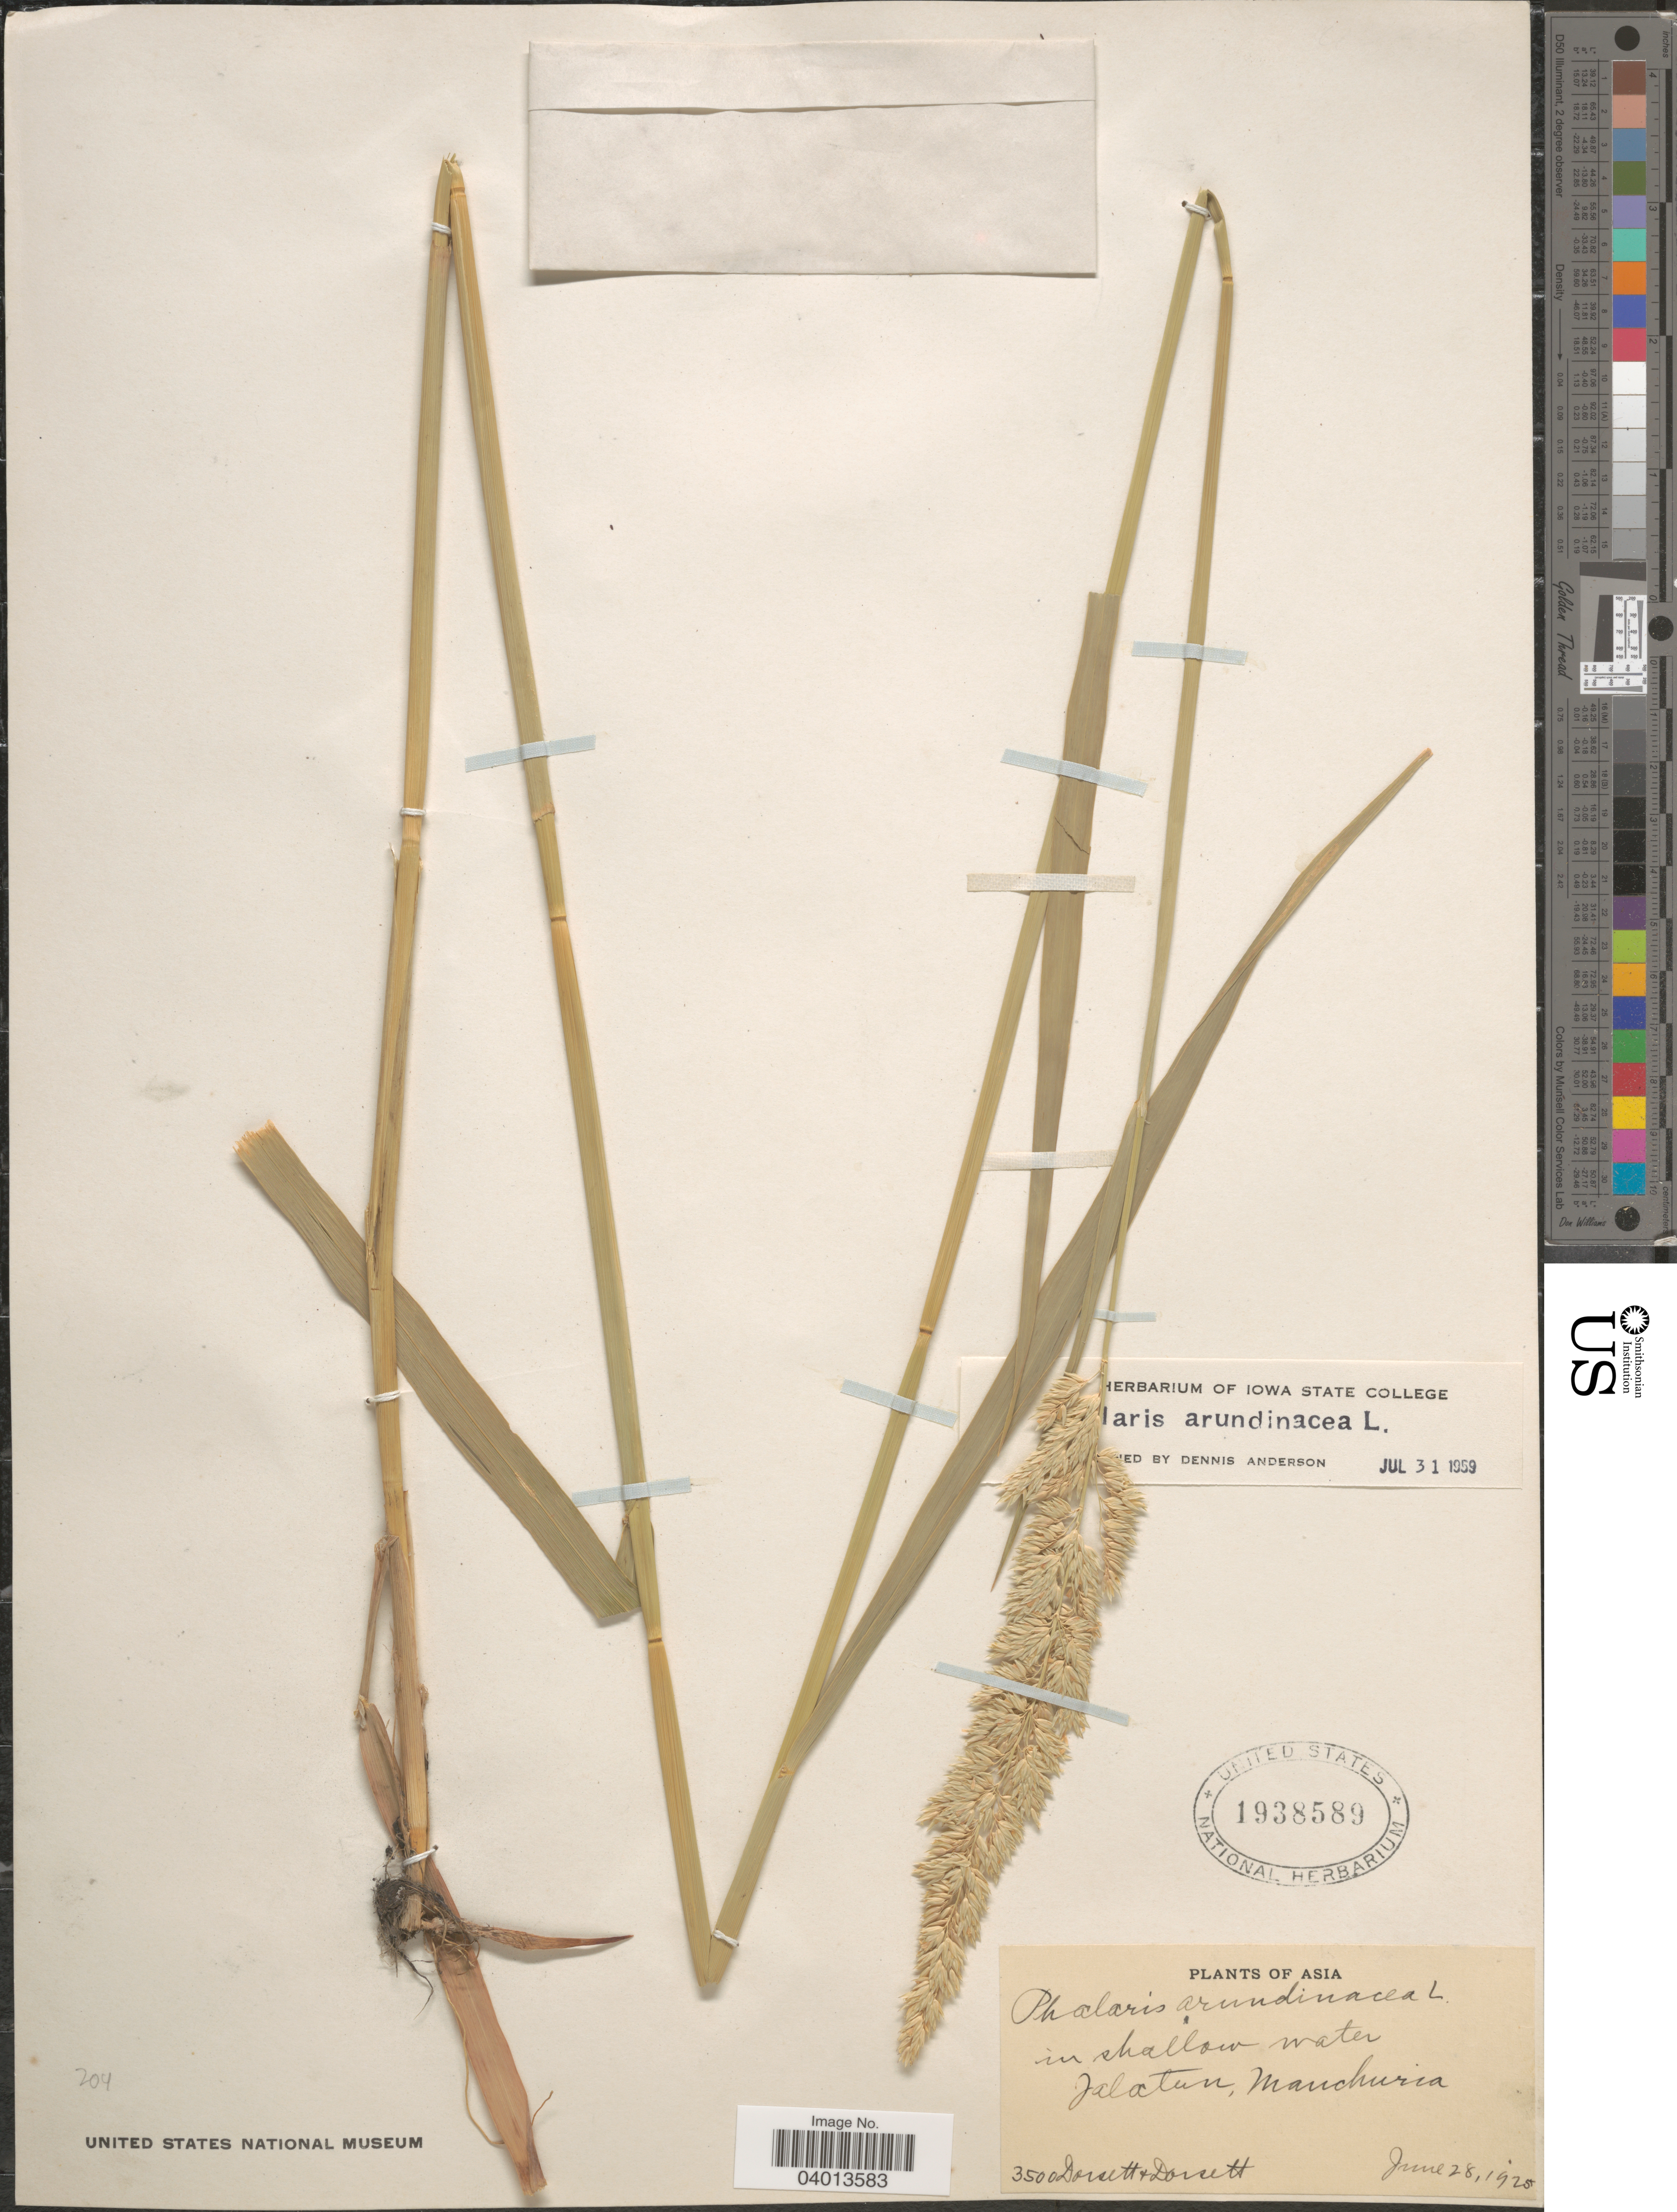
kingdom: Plantae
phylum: Tracheophyta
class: Liliopsida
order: Poales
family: Poaceae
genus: Phalaris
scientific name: Phalaris arundinacea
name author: L.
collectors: -- Dorsett & -- Dorsett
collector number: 3500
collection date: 1928-06-28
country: China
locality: Asia. In shallow water Jalatun, Manchuria.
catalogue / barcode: US 1938589